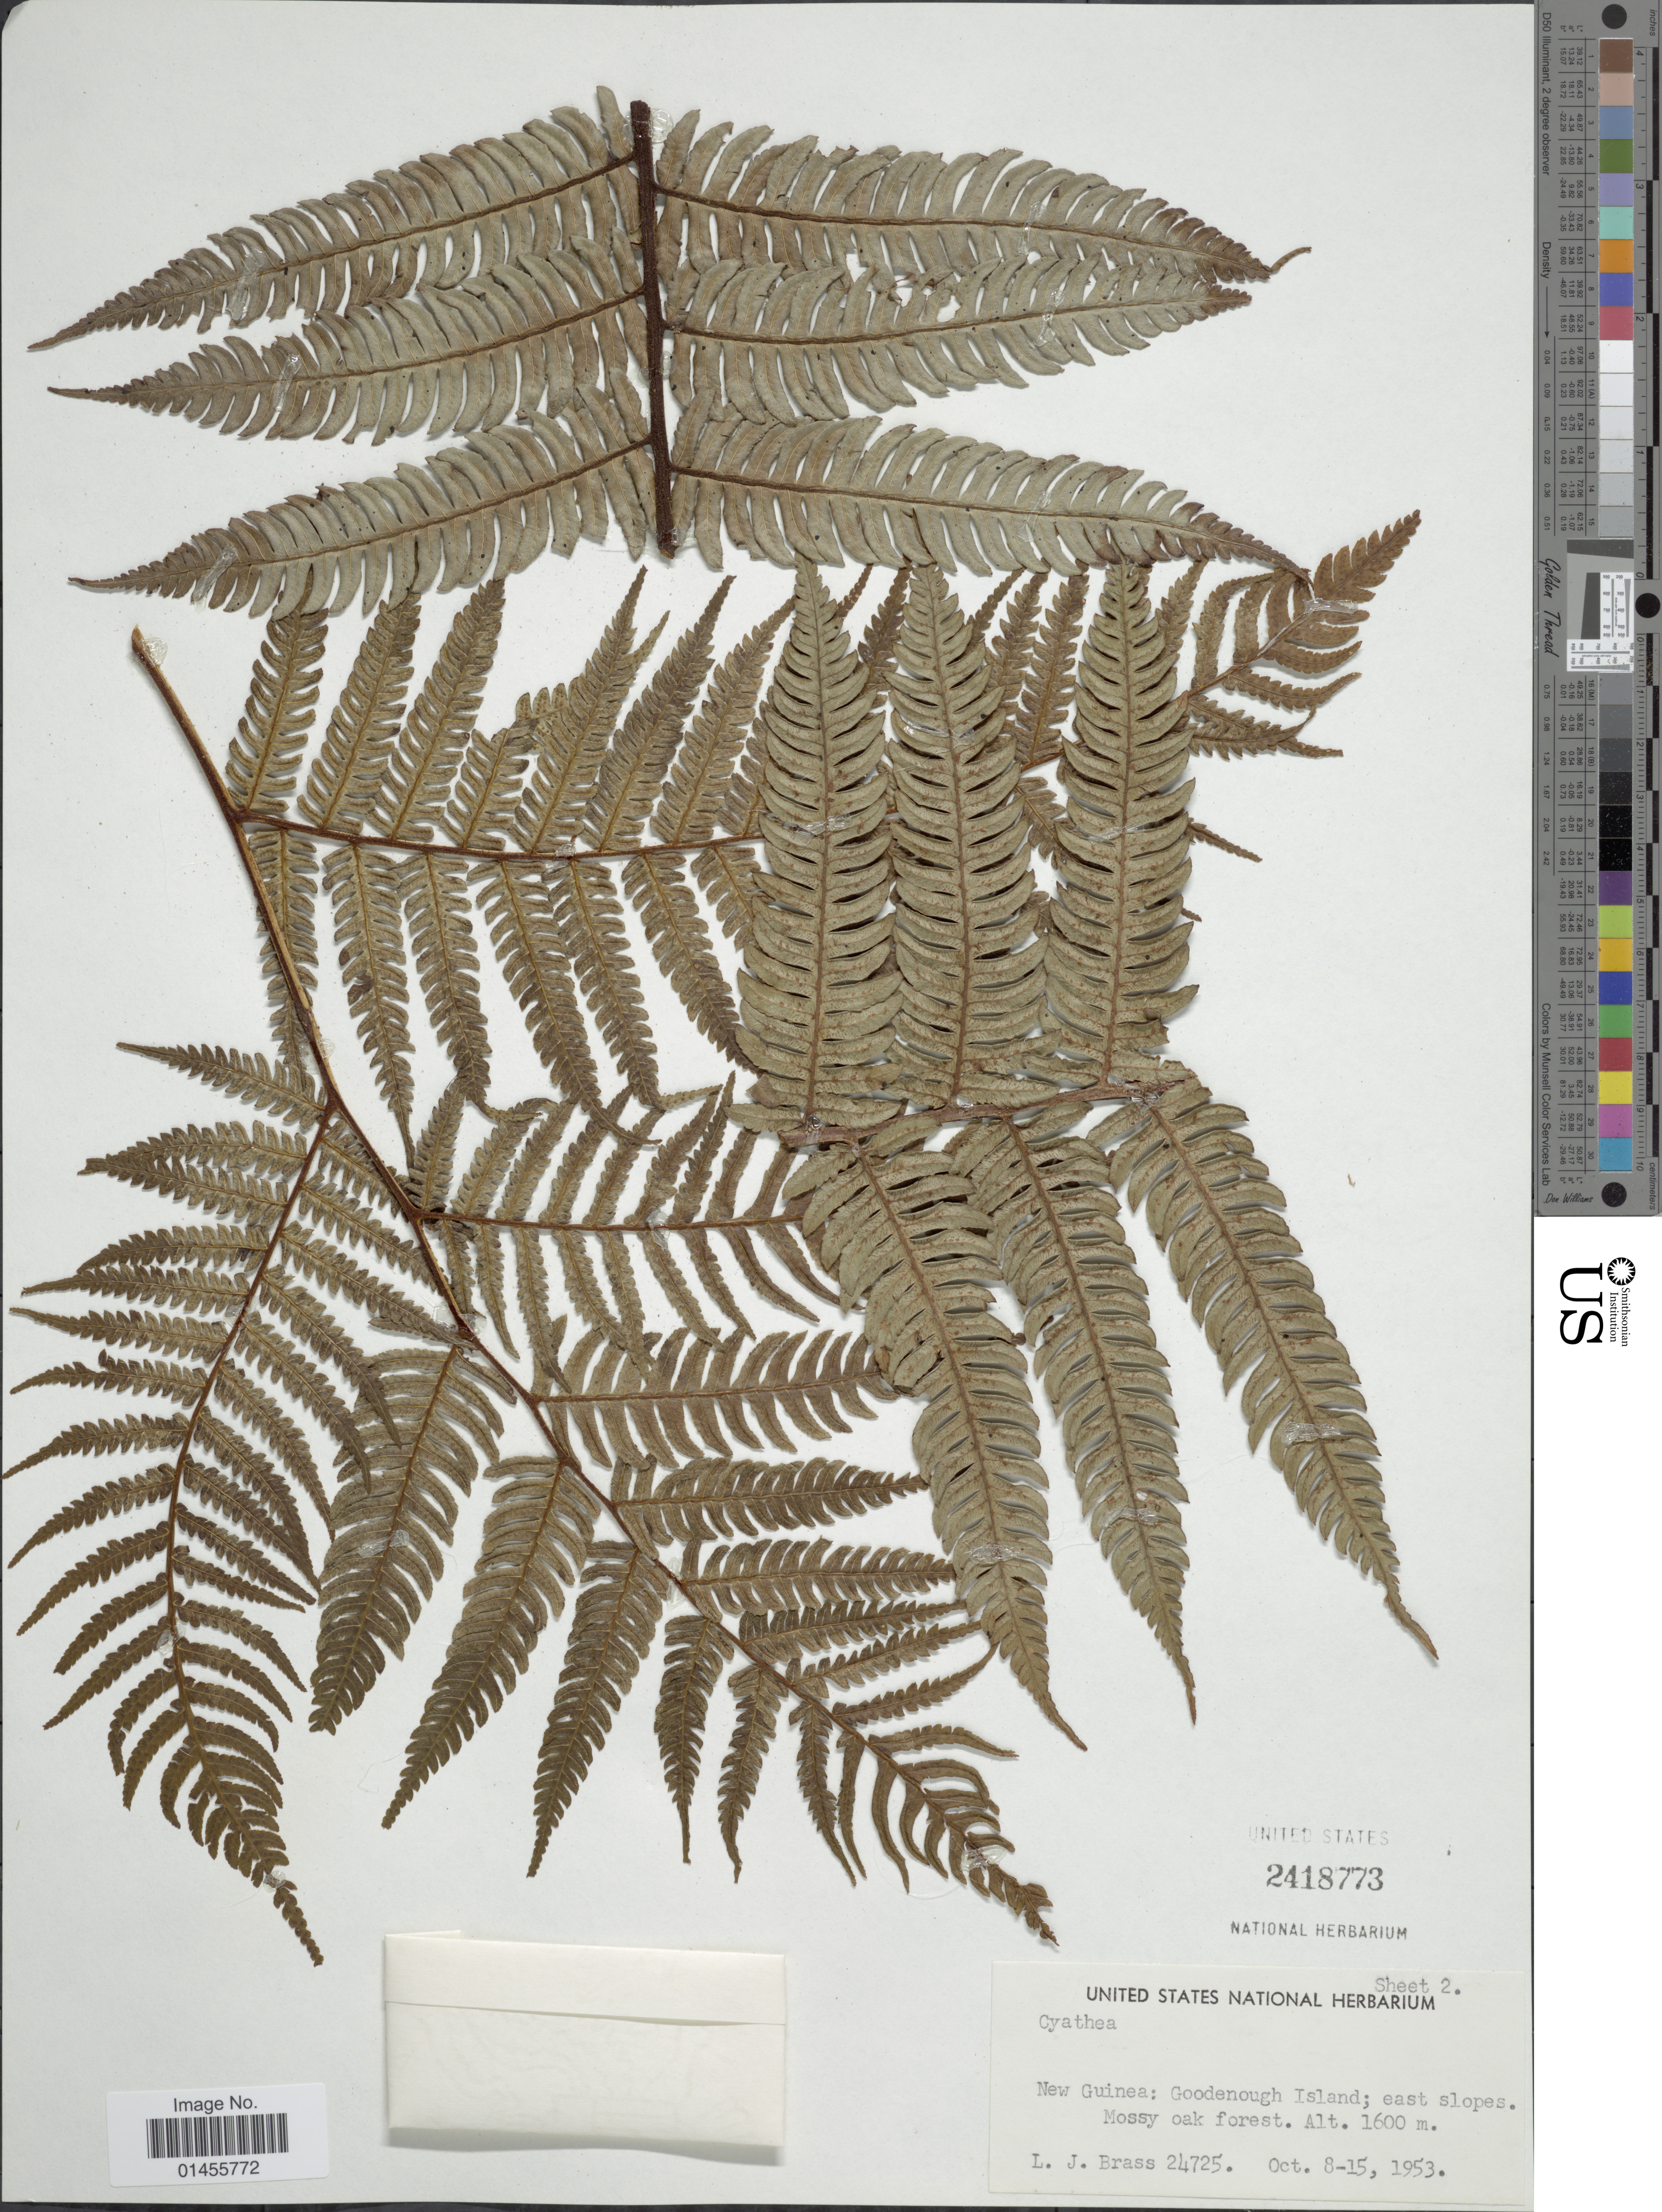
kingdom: Plantae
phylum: Tracheophyta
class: Polypodiopsida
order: Cyatheales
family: Cyatheaceae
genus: Alsophila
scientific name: Alsophila sp.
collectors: L. J. Brass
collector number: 24725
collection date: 1953-10-08/1953-10-15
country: Papua New Guinea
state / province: Milne Bay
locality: New Guinea: Goodenough Island: east slopes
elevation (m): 1600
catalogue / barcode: US 2418773